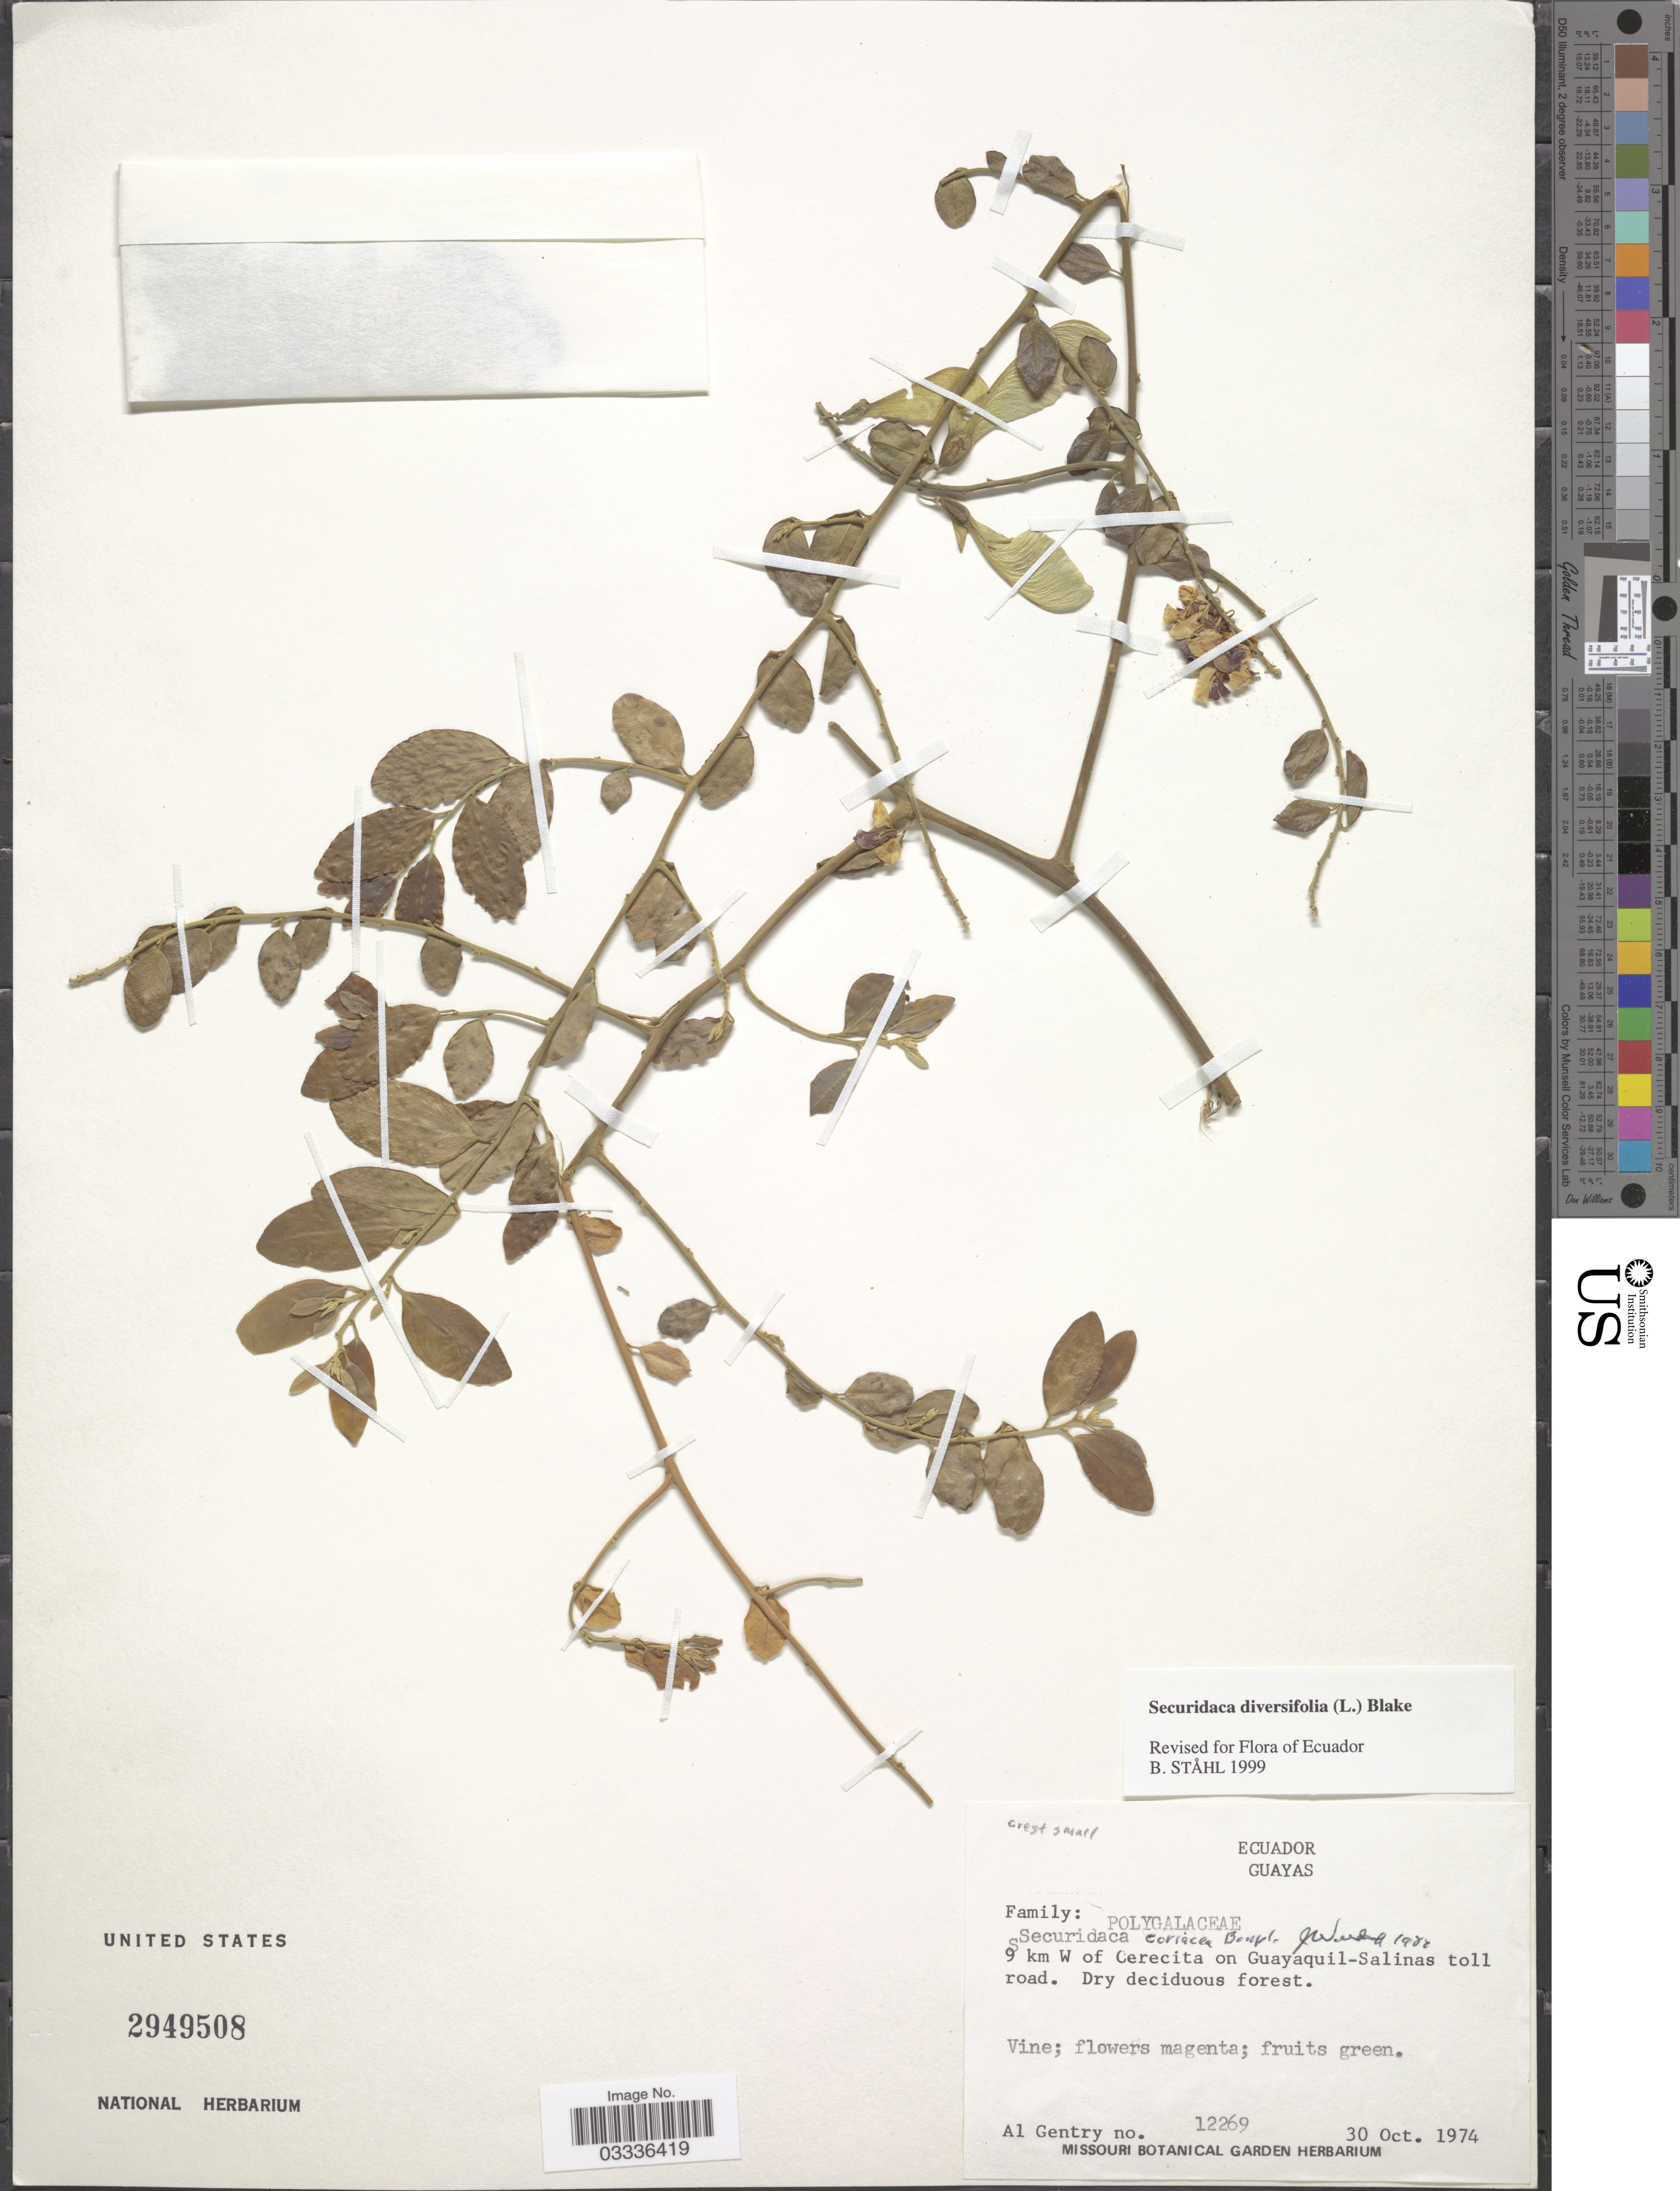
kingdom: Plantae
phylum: Tracheophyta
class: Magnoliopsida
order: Fabales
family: Polygalaceae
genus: Securidaca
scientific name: Securidaca diversifolia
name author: (L.) S.F. Blake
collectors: A. H. Gentry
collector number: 12269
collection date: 1974-10-30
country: Ecuador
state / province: Guayas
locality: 9 km W of Cerecita on Guayaquil-Salinas toll road.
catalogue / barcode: US 2949508